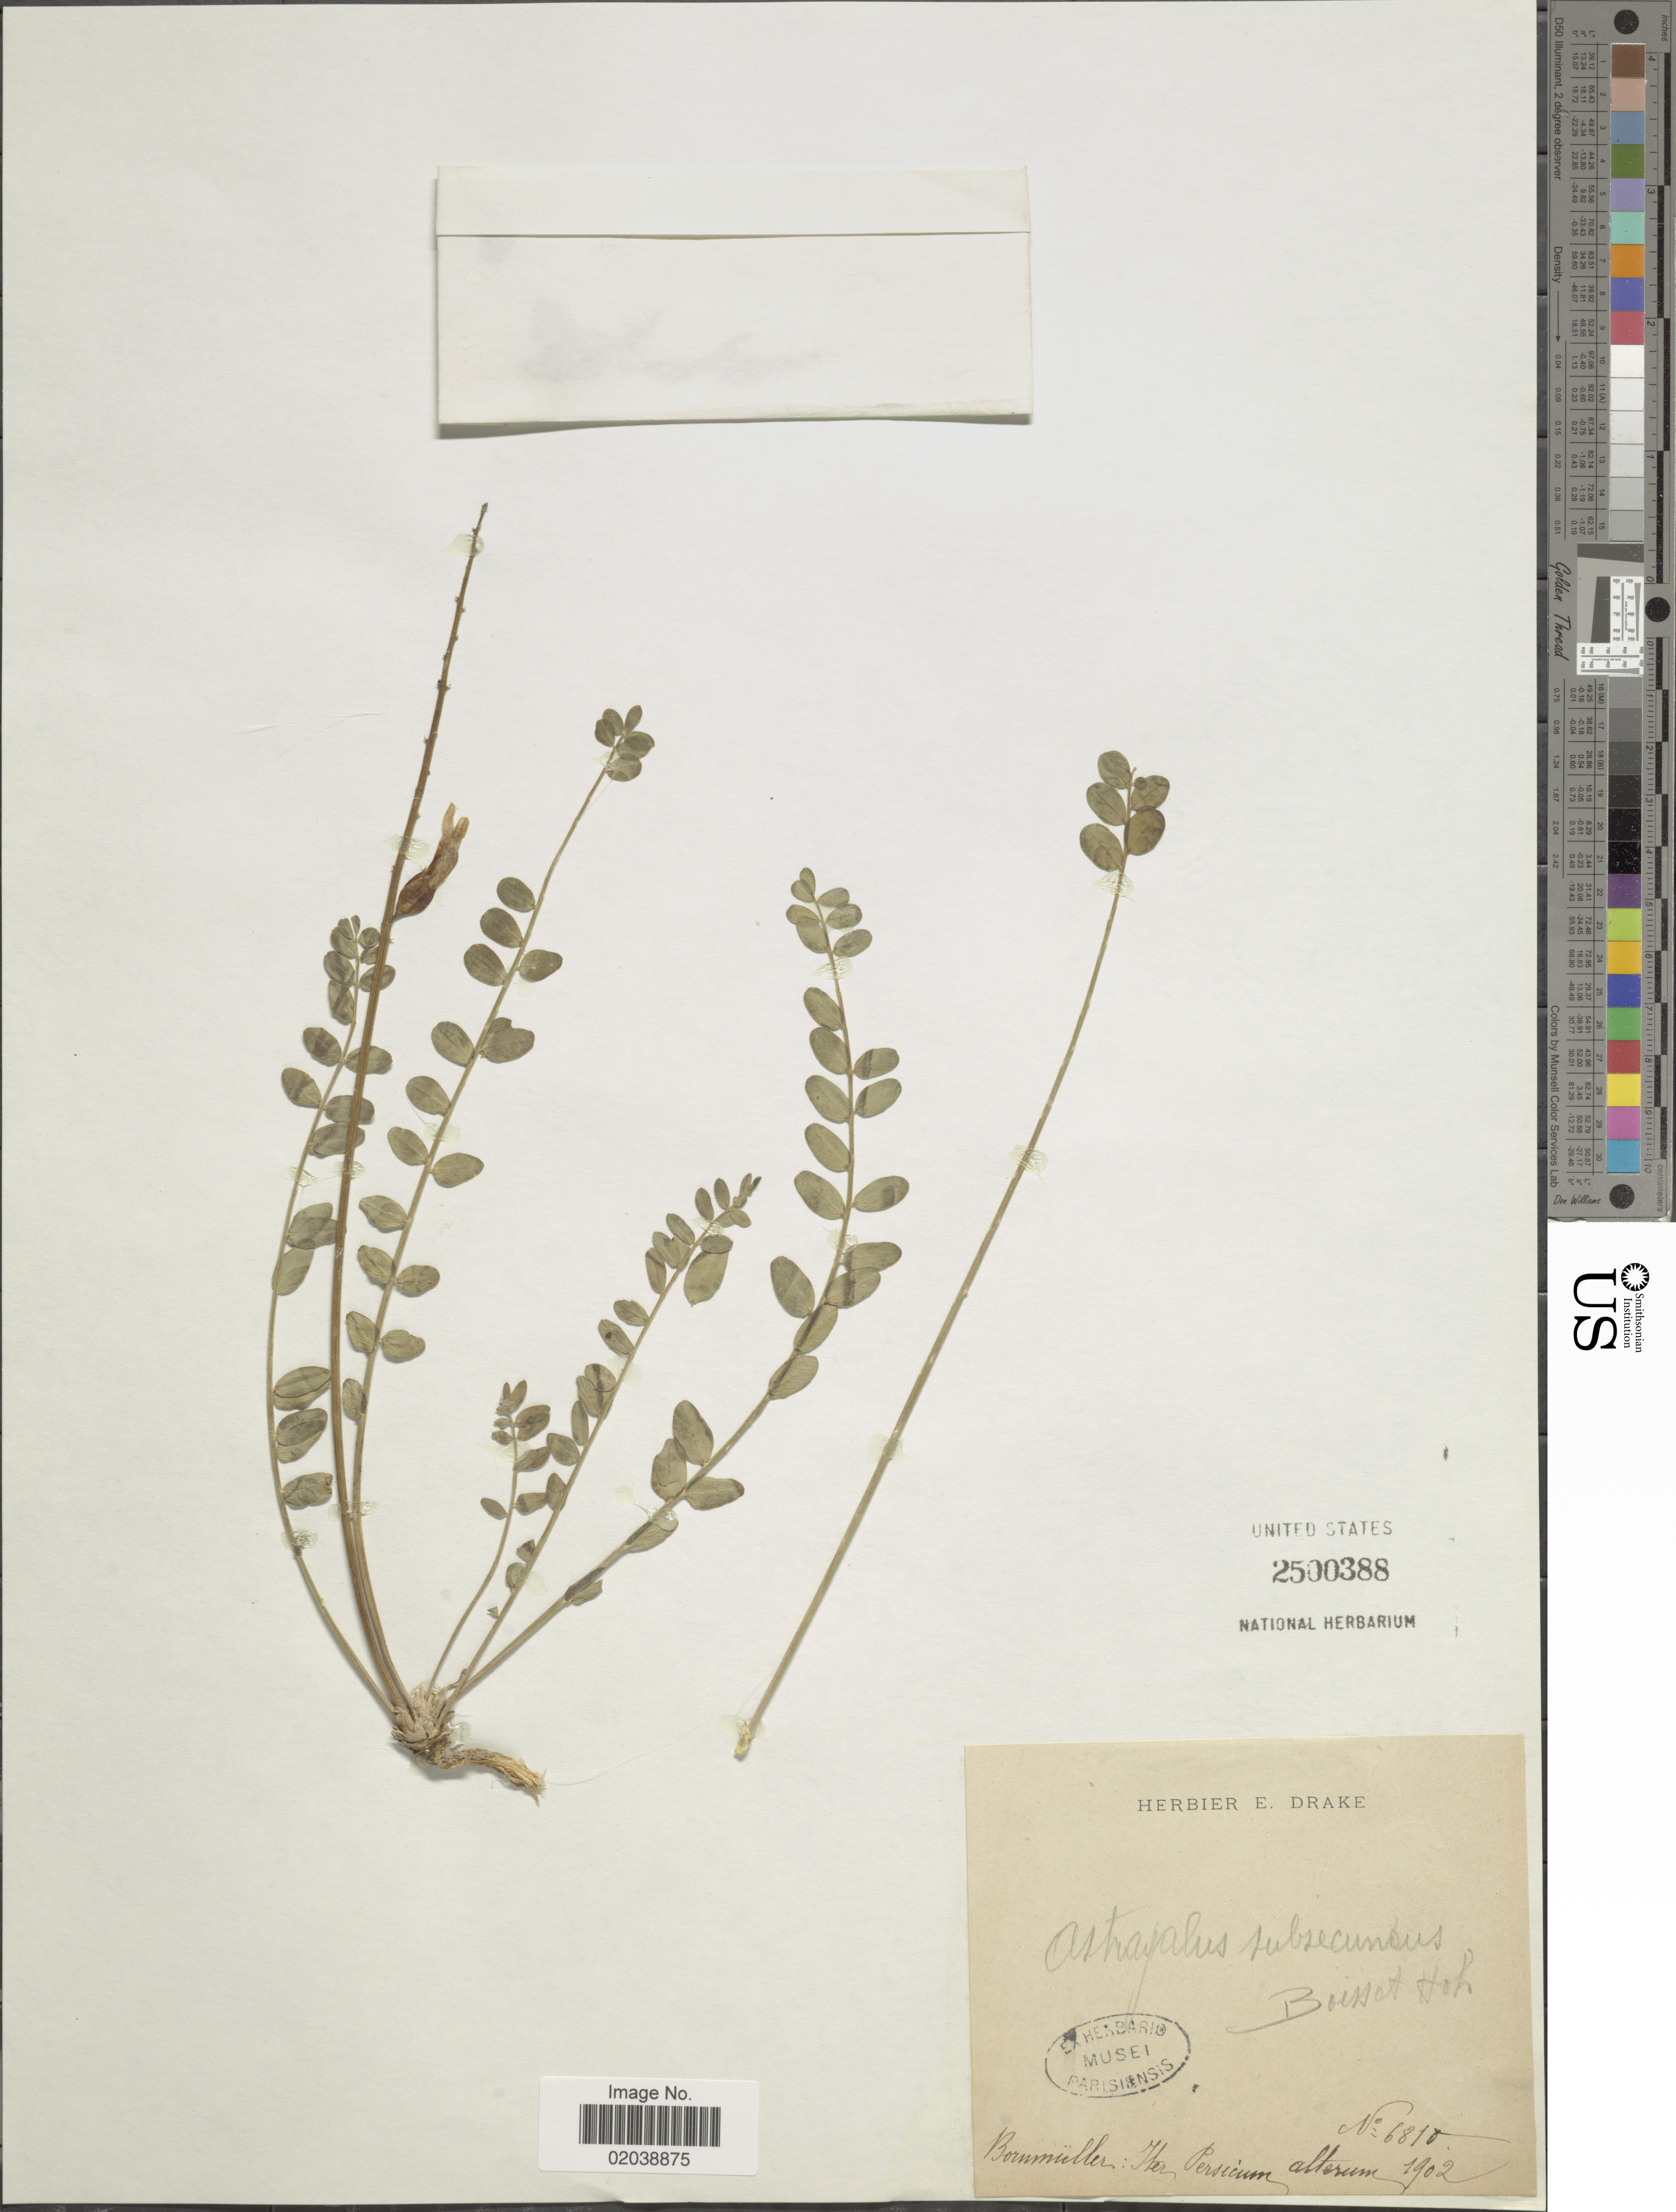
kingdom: Plantae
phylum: Tracheophyta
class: Magnoliopsida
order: Fabales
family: Fabaceae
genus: Astragalus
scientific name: Astragalus subsecundus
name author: Boiss. & Hohen.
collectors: Bornmüller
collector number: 6810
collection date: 1902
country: Iran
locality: Iter Persicum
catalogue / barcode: US 2500388